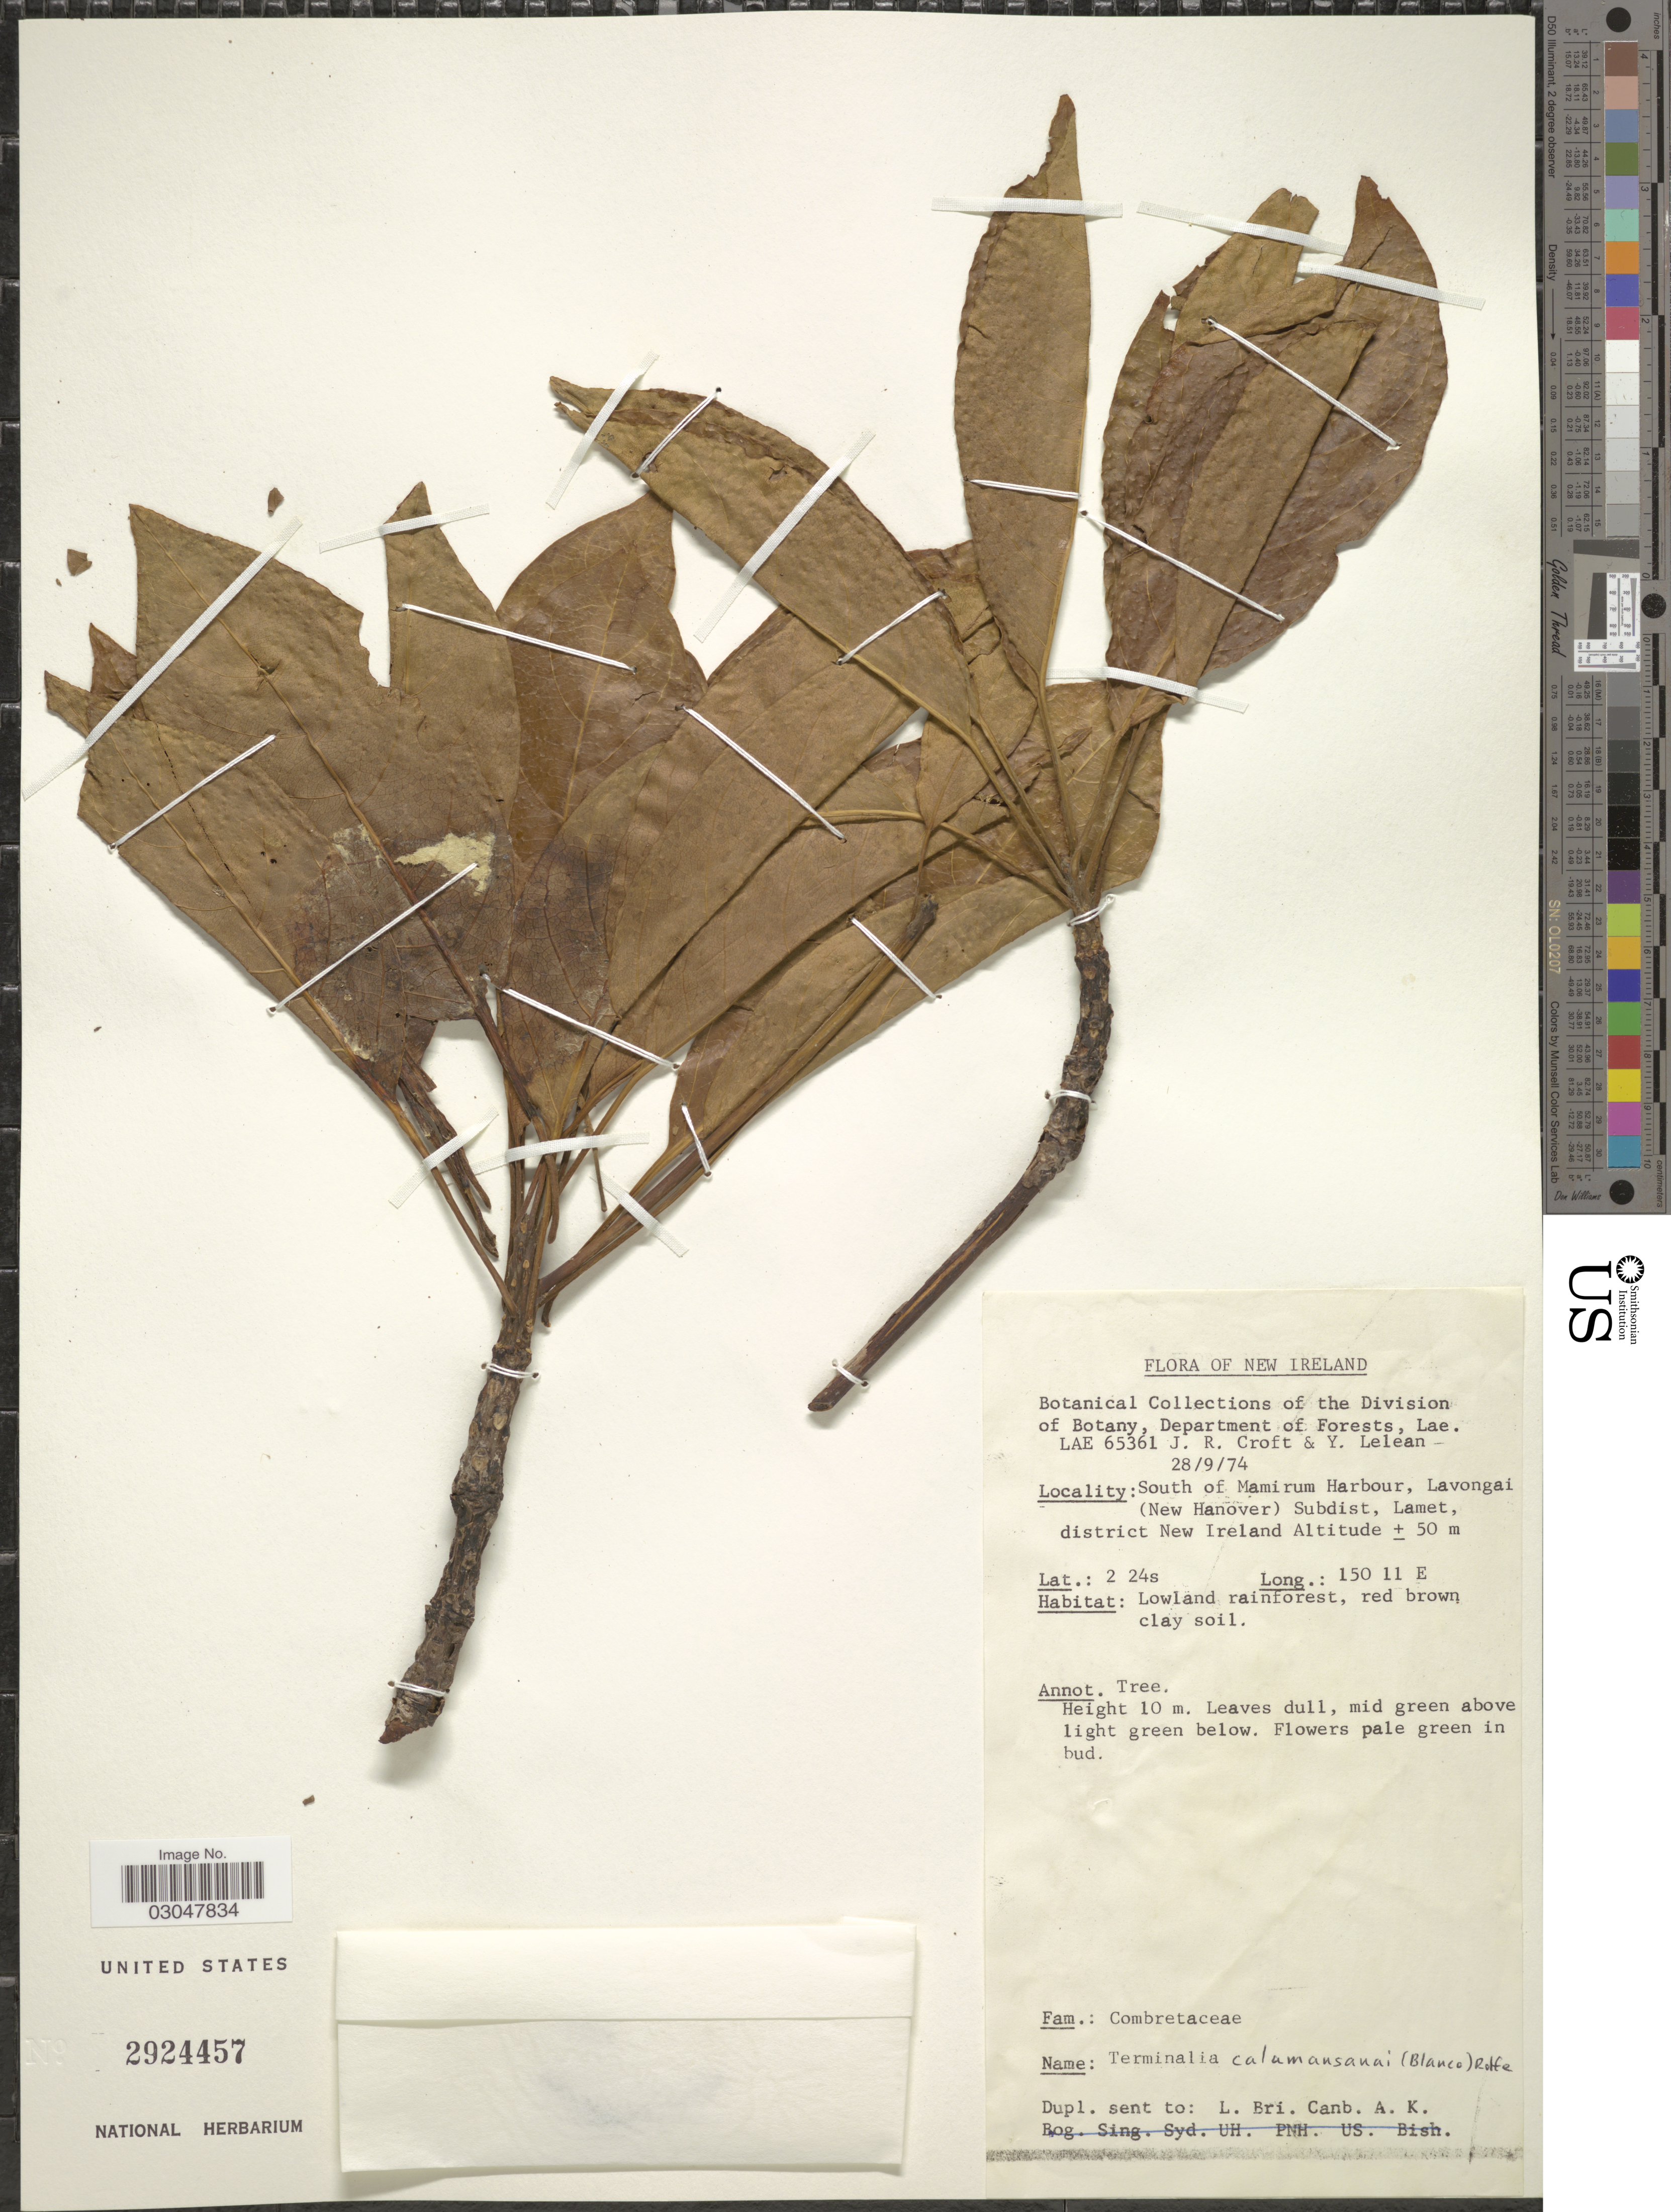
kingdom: Plantae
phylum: Tracheophyta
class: Magnoliopsida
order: Myrtales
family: Combretaceae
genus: Terminalia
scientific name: Terminalia calamansanai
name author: (Blanco) Rolfe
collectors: J. R. Croft & Y. Lelean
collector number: LAE65361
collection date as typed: Transcribed d/m/y: 28/9/74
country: Papua New Guinea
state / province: New Ireland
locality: South of Mamirum Harbour, Lavongai (New Hanover) Subdist, Lamet, district New Ireland.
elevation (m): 50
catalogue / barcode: US 2924457